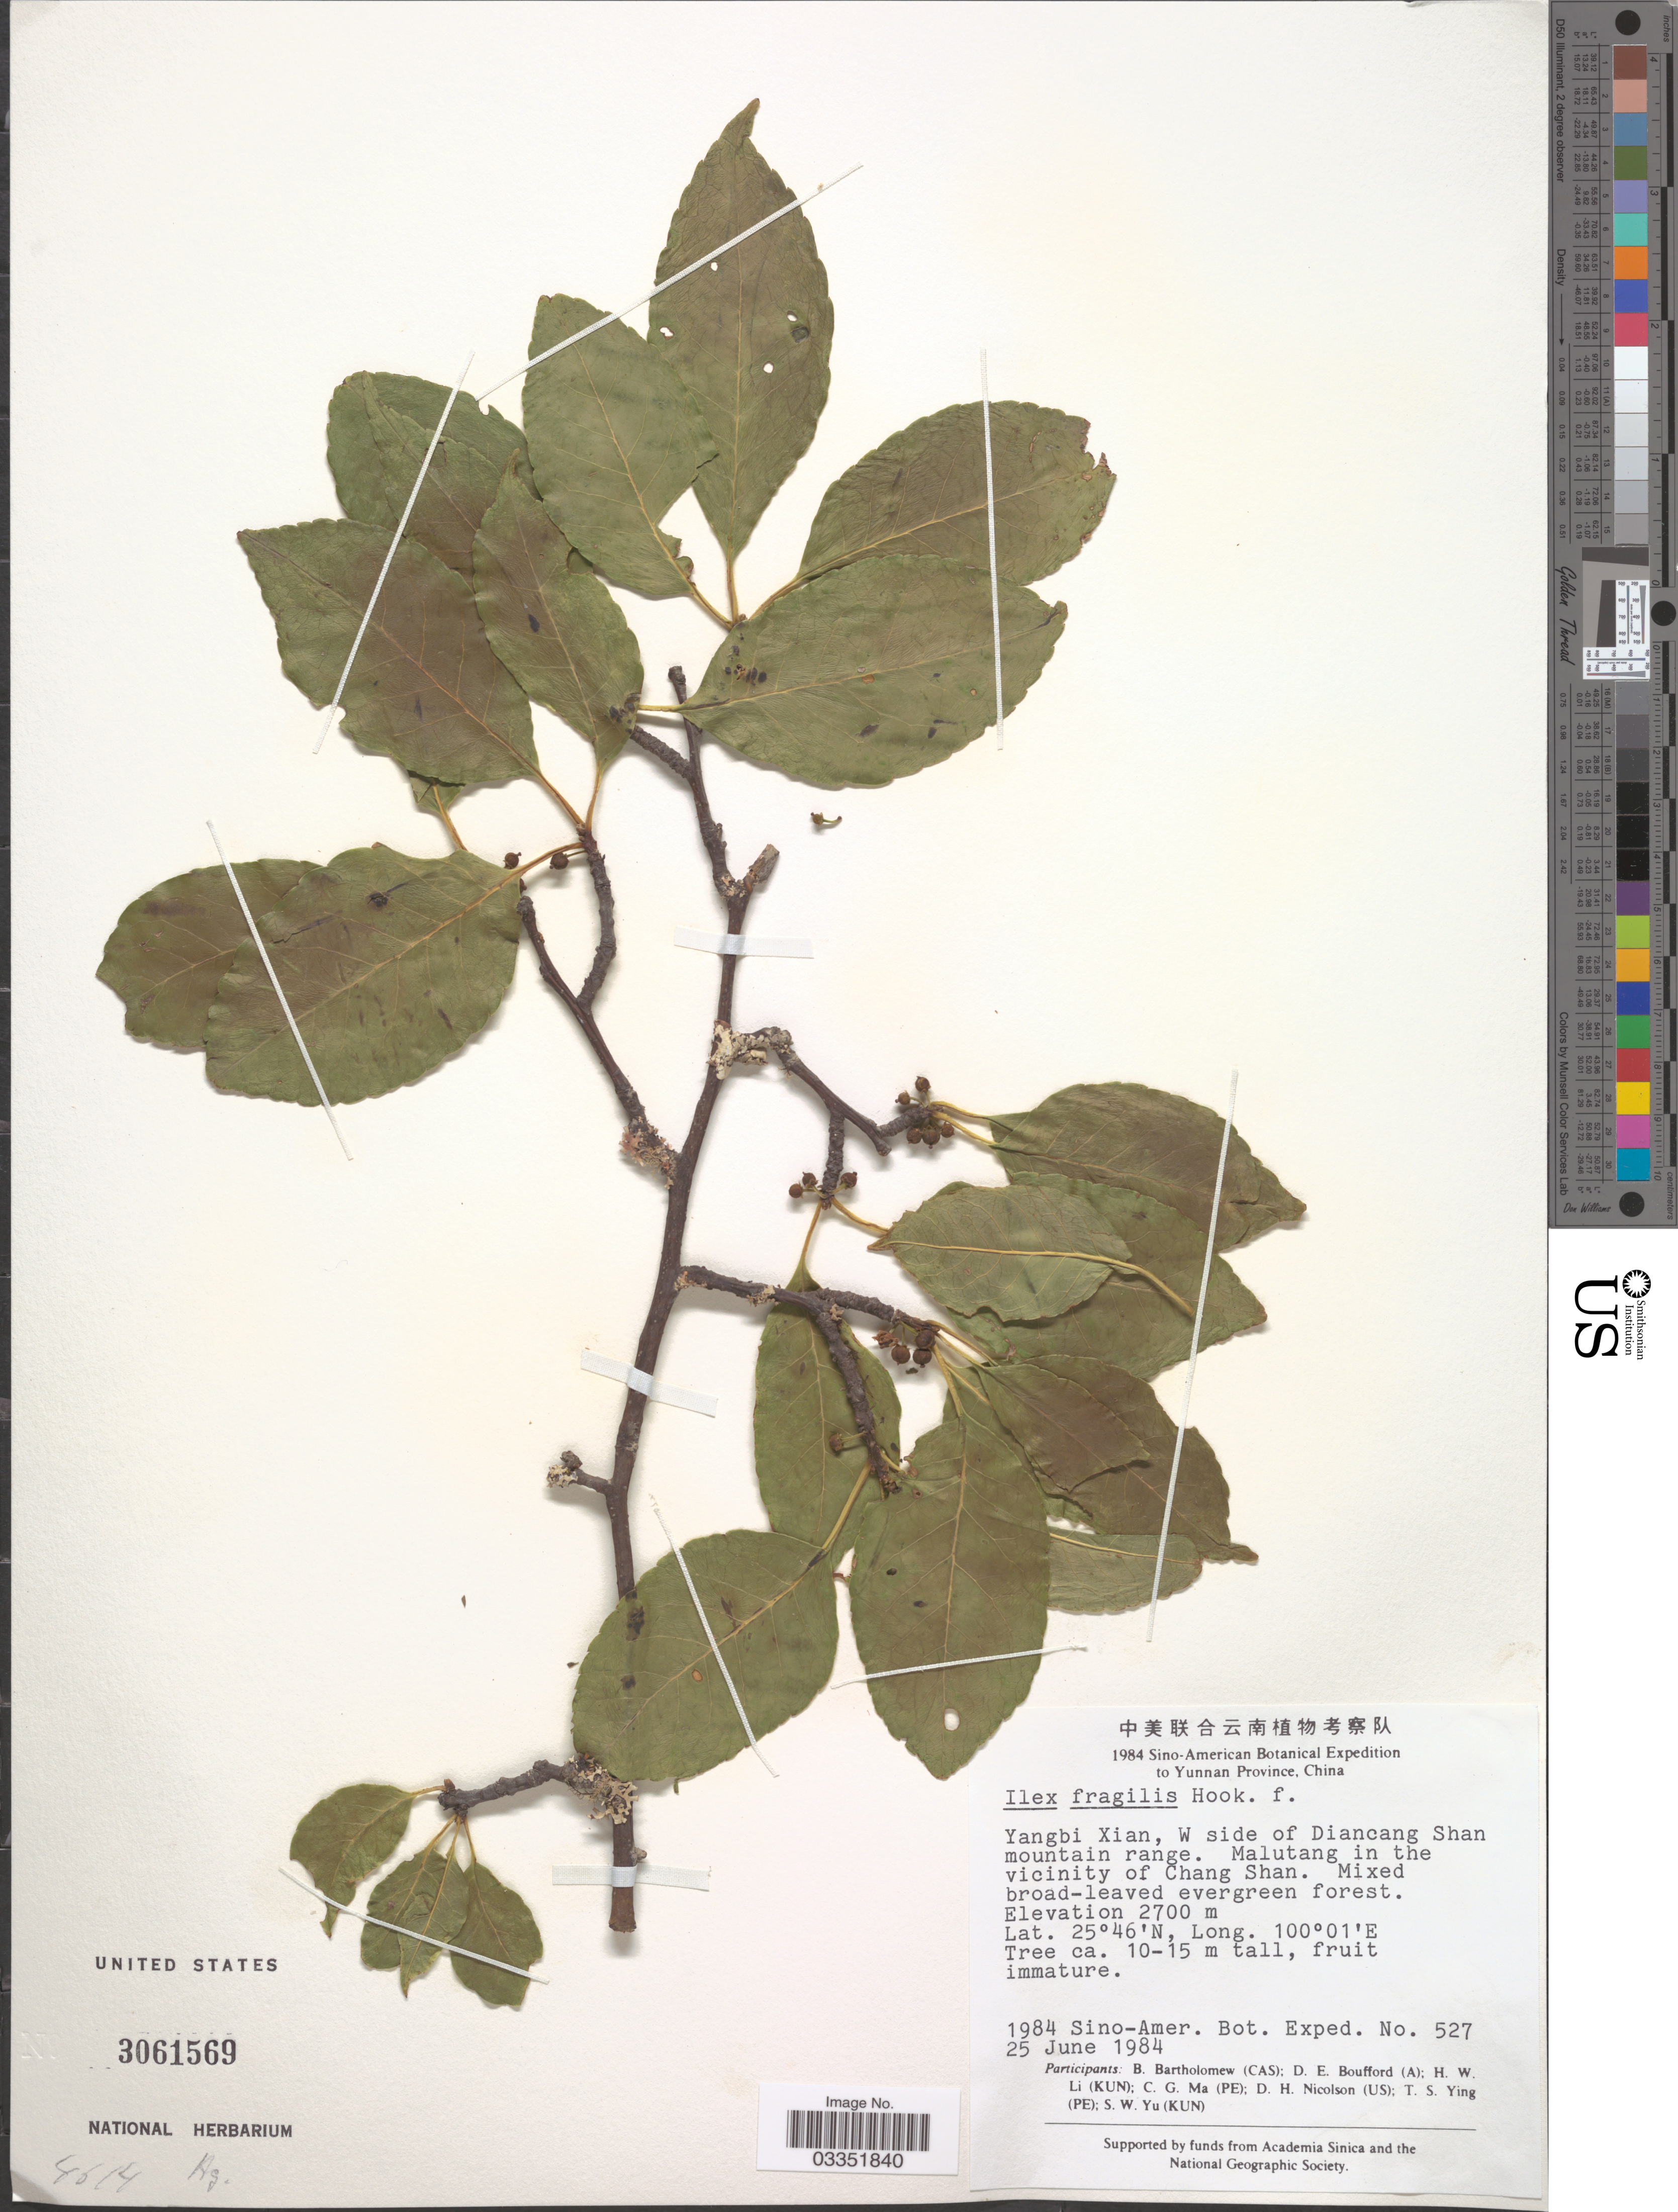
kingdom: Plantae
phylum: Tracheophyta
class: Magnoliopsida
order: Aquifoliales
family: Aquifoliaceae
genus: Ilex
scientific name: Ilex fragilis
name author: Hook. f.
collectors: Sino-Amer. Bot. Exped. 1984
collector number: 527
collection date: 1984-06-25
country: China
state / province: Yunnan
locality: Yangbi Xian, W side of Diancang Shan mountain range. Malutang in the vicinity of Chang Shan.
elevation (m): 2700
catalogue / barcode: US 3061569